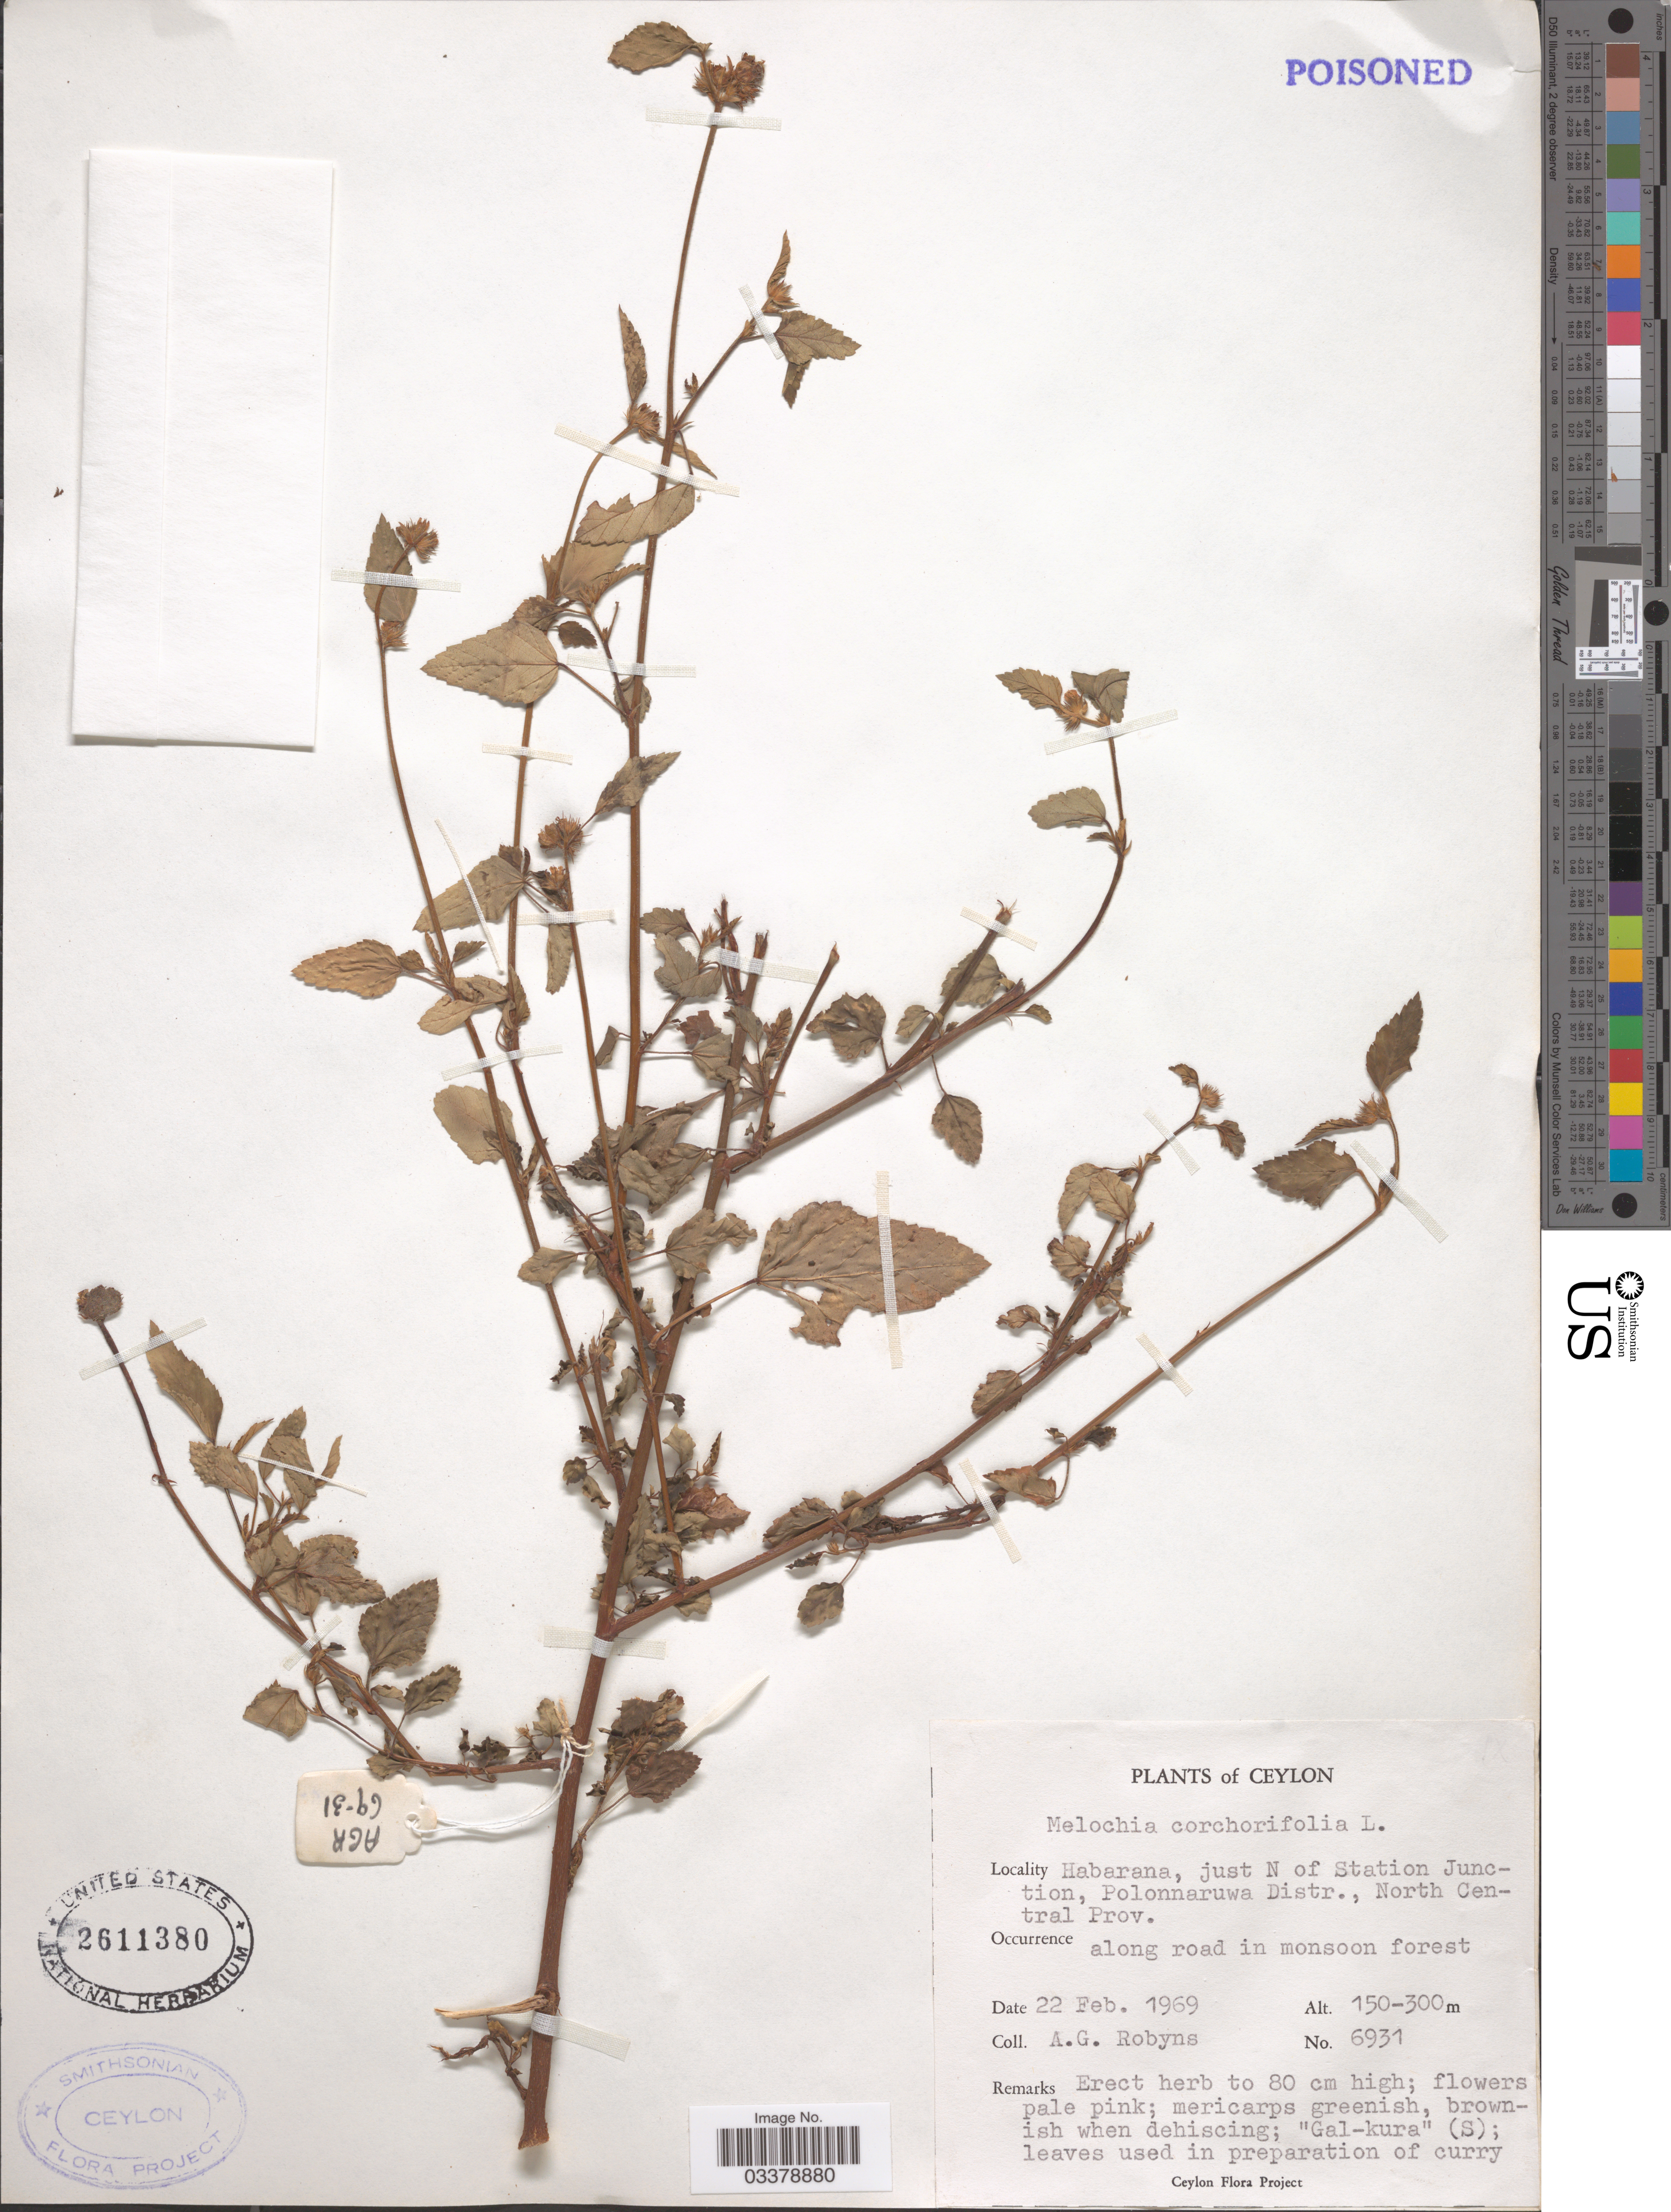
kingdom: Plantae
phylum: Tracheophyta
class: Magnoliopsida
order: Malvales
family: Malvaceae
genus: Melochia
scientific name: Melochia corchorifolia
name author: L.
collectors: A. Robyns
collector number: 6931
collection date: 1969-02-22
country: Sri Lanka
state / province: North Central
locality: Ceylon, Habarana, just N of Station Junction, Polonnaruwa Distr.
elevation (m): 150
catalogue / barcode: US 2611380